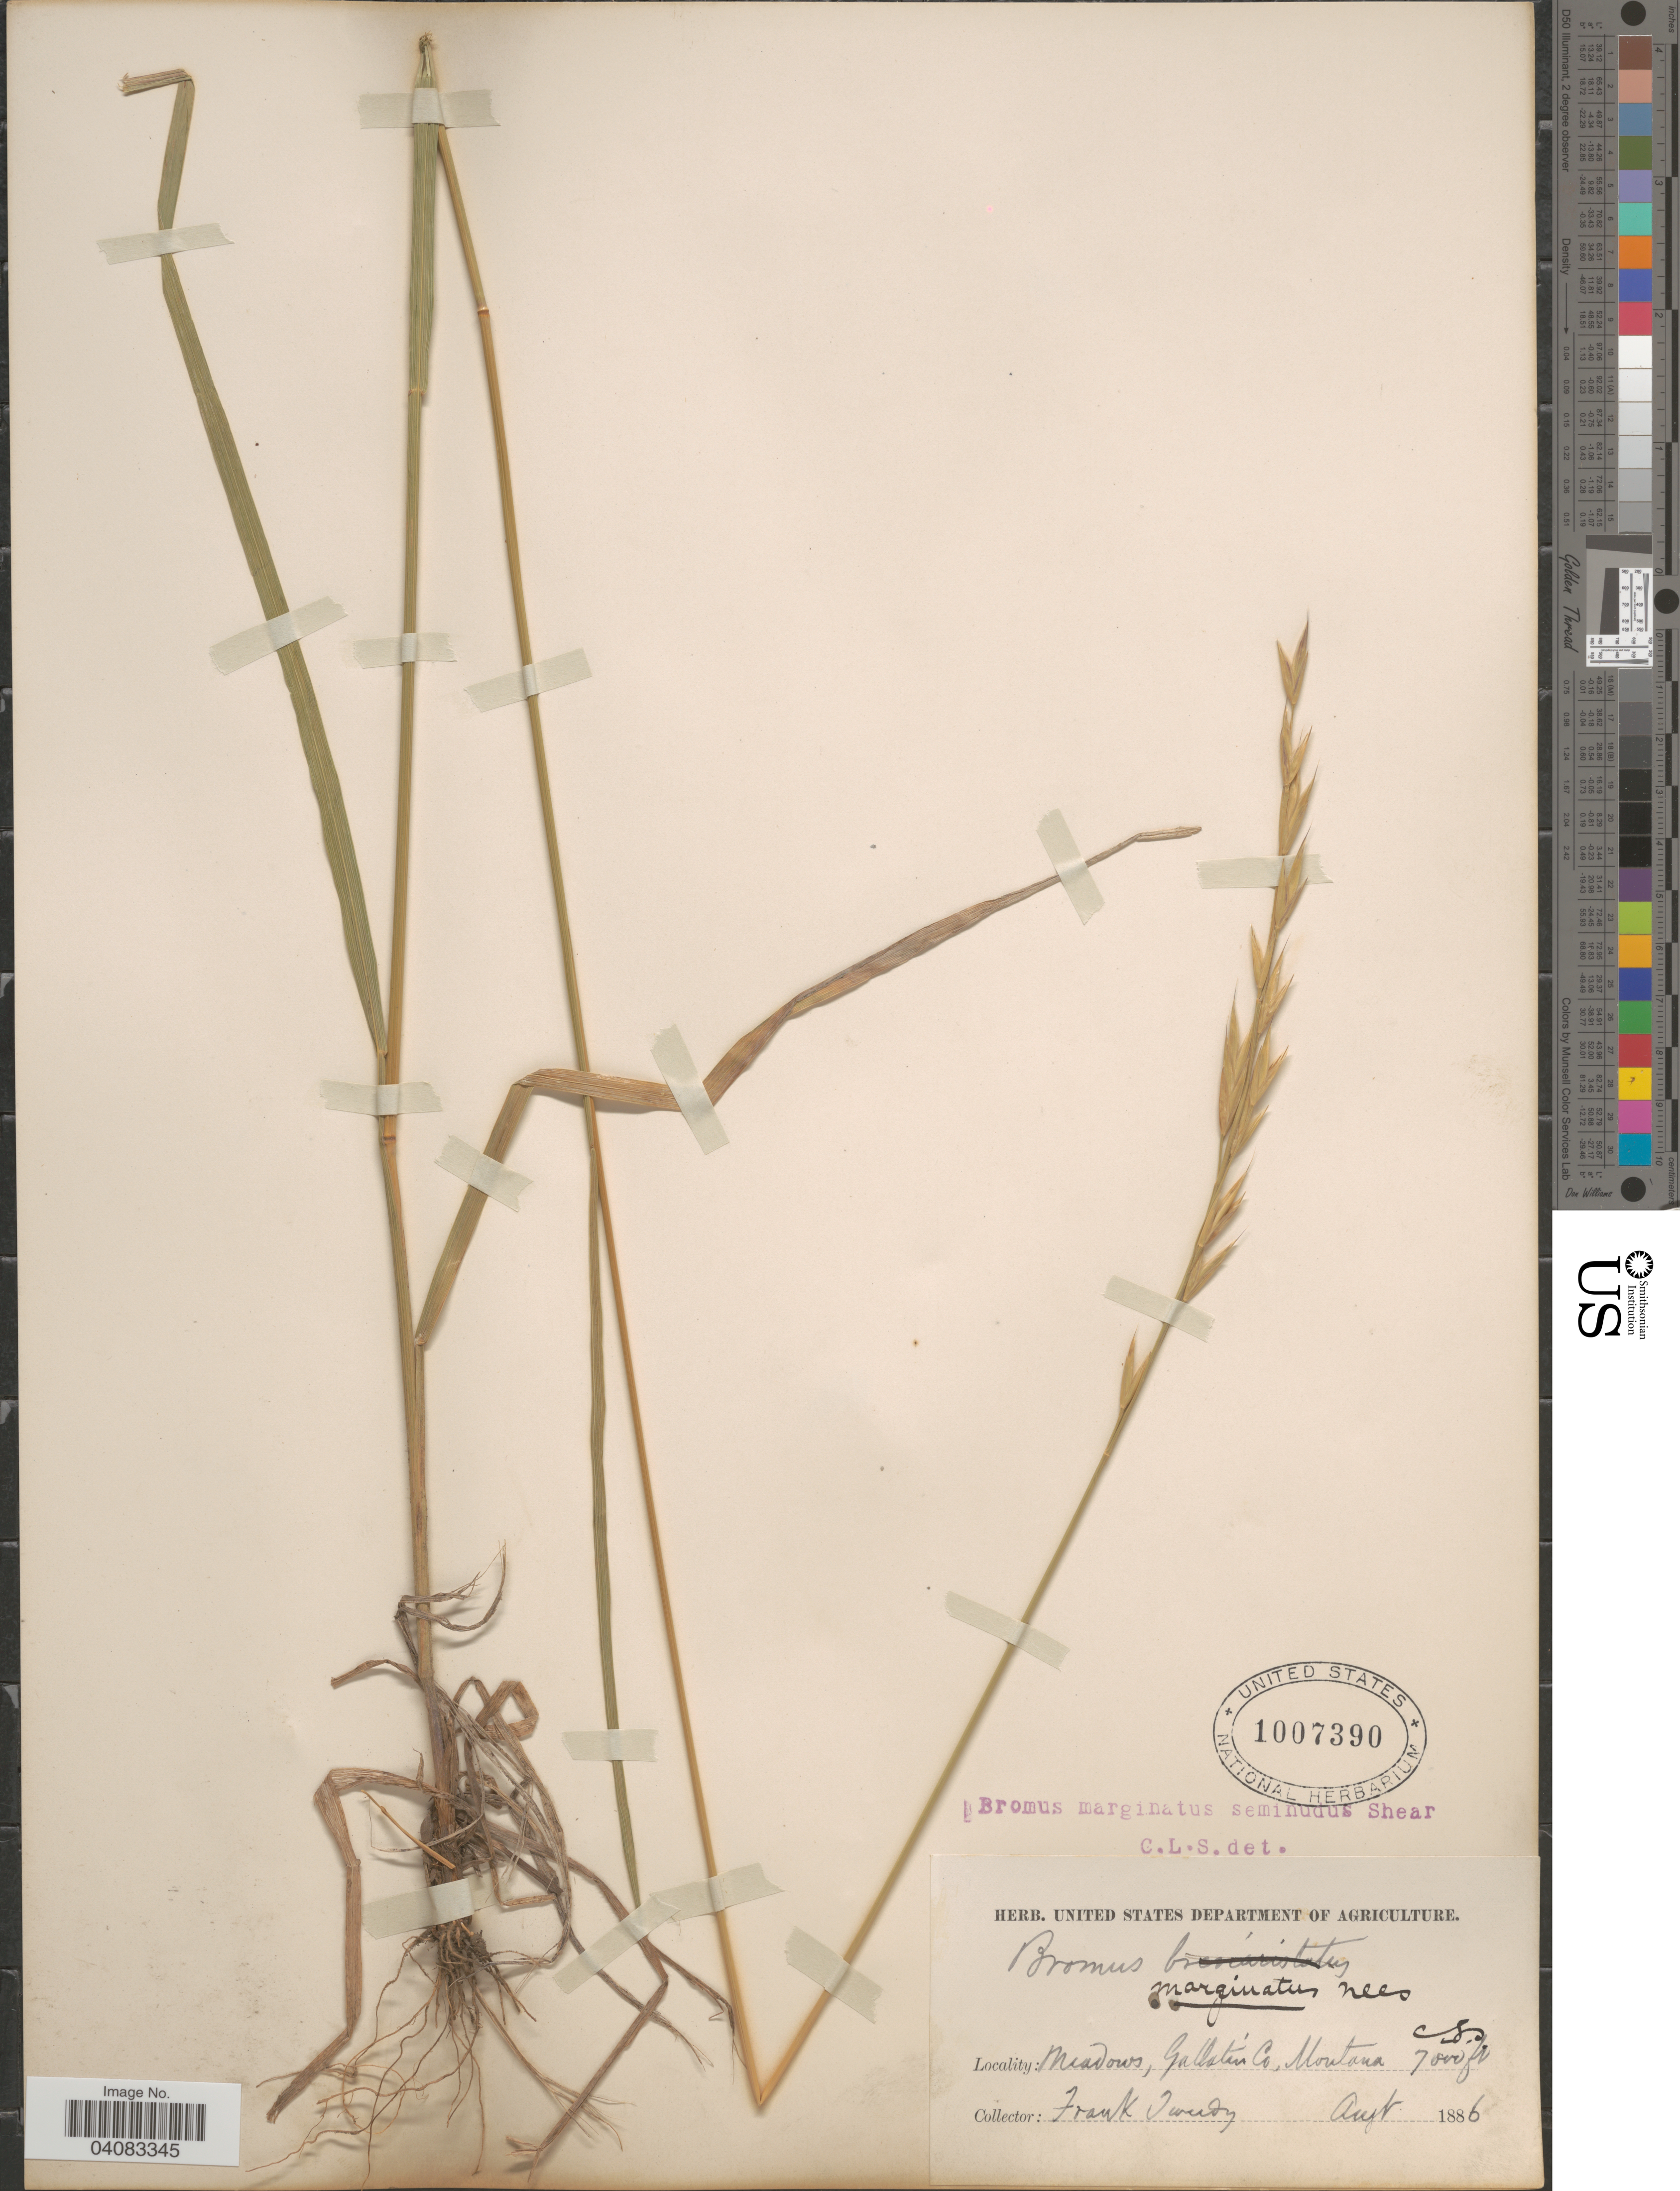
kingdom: Plantae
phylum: Tracheophyta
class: Liliopsida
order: Poales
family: Poaceae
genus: Bromus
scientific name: Bromus marginatus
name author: Nees ex Steud.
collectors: F. Tweedy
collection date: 1886-08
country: United States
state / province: Montana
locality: Meadows, Gallatin Co.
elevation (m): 2134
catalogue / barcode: US 1007390